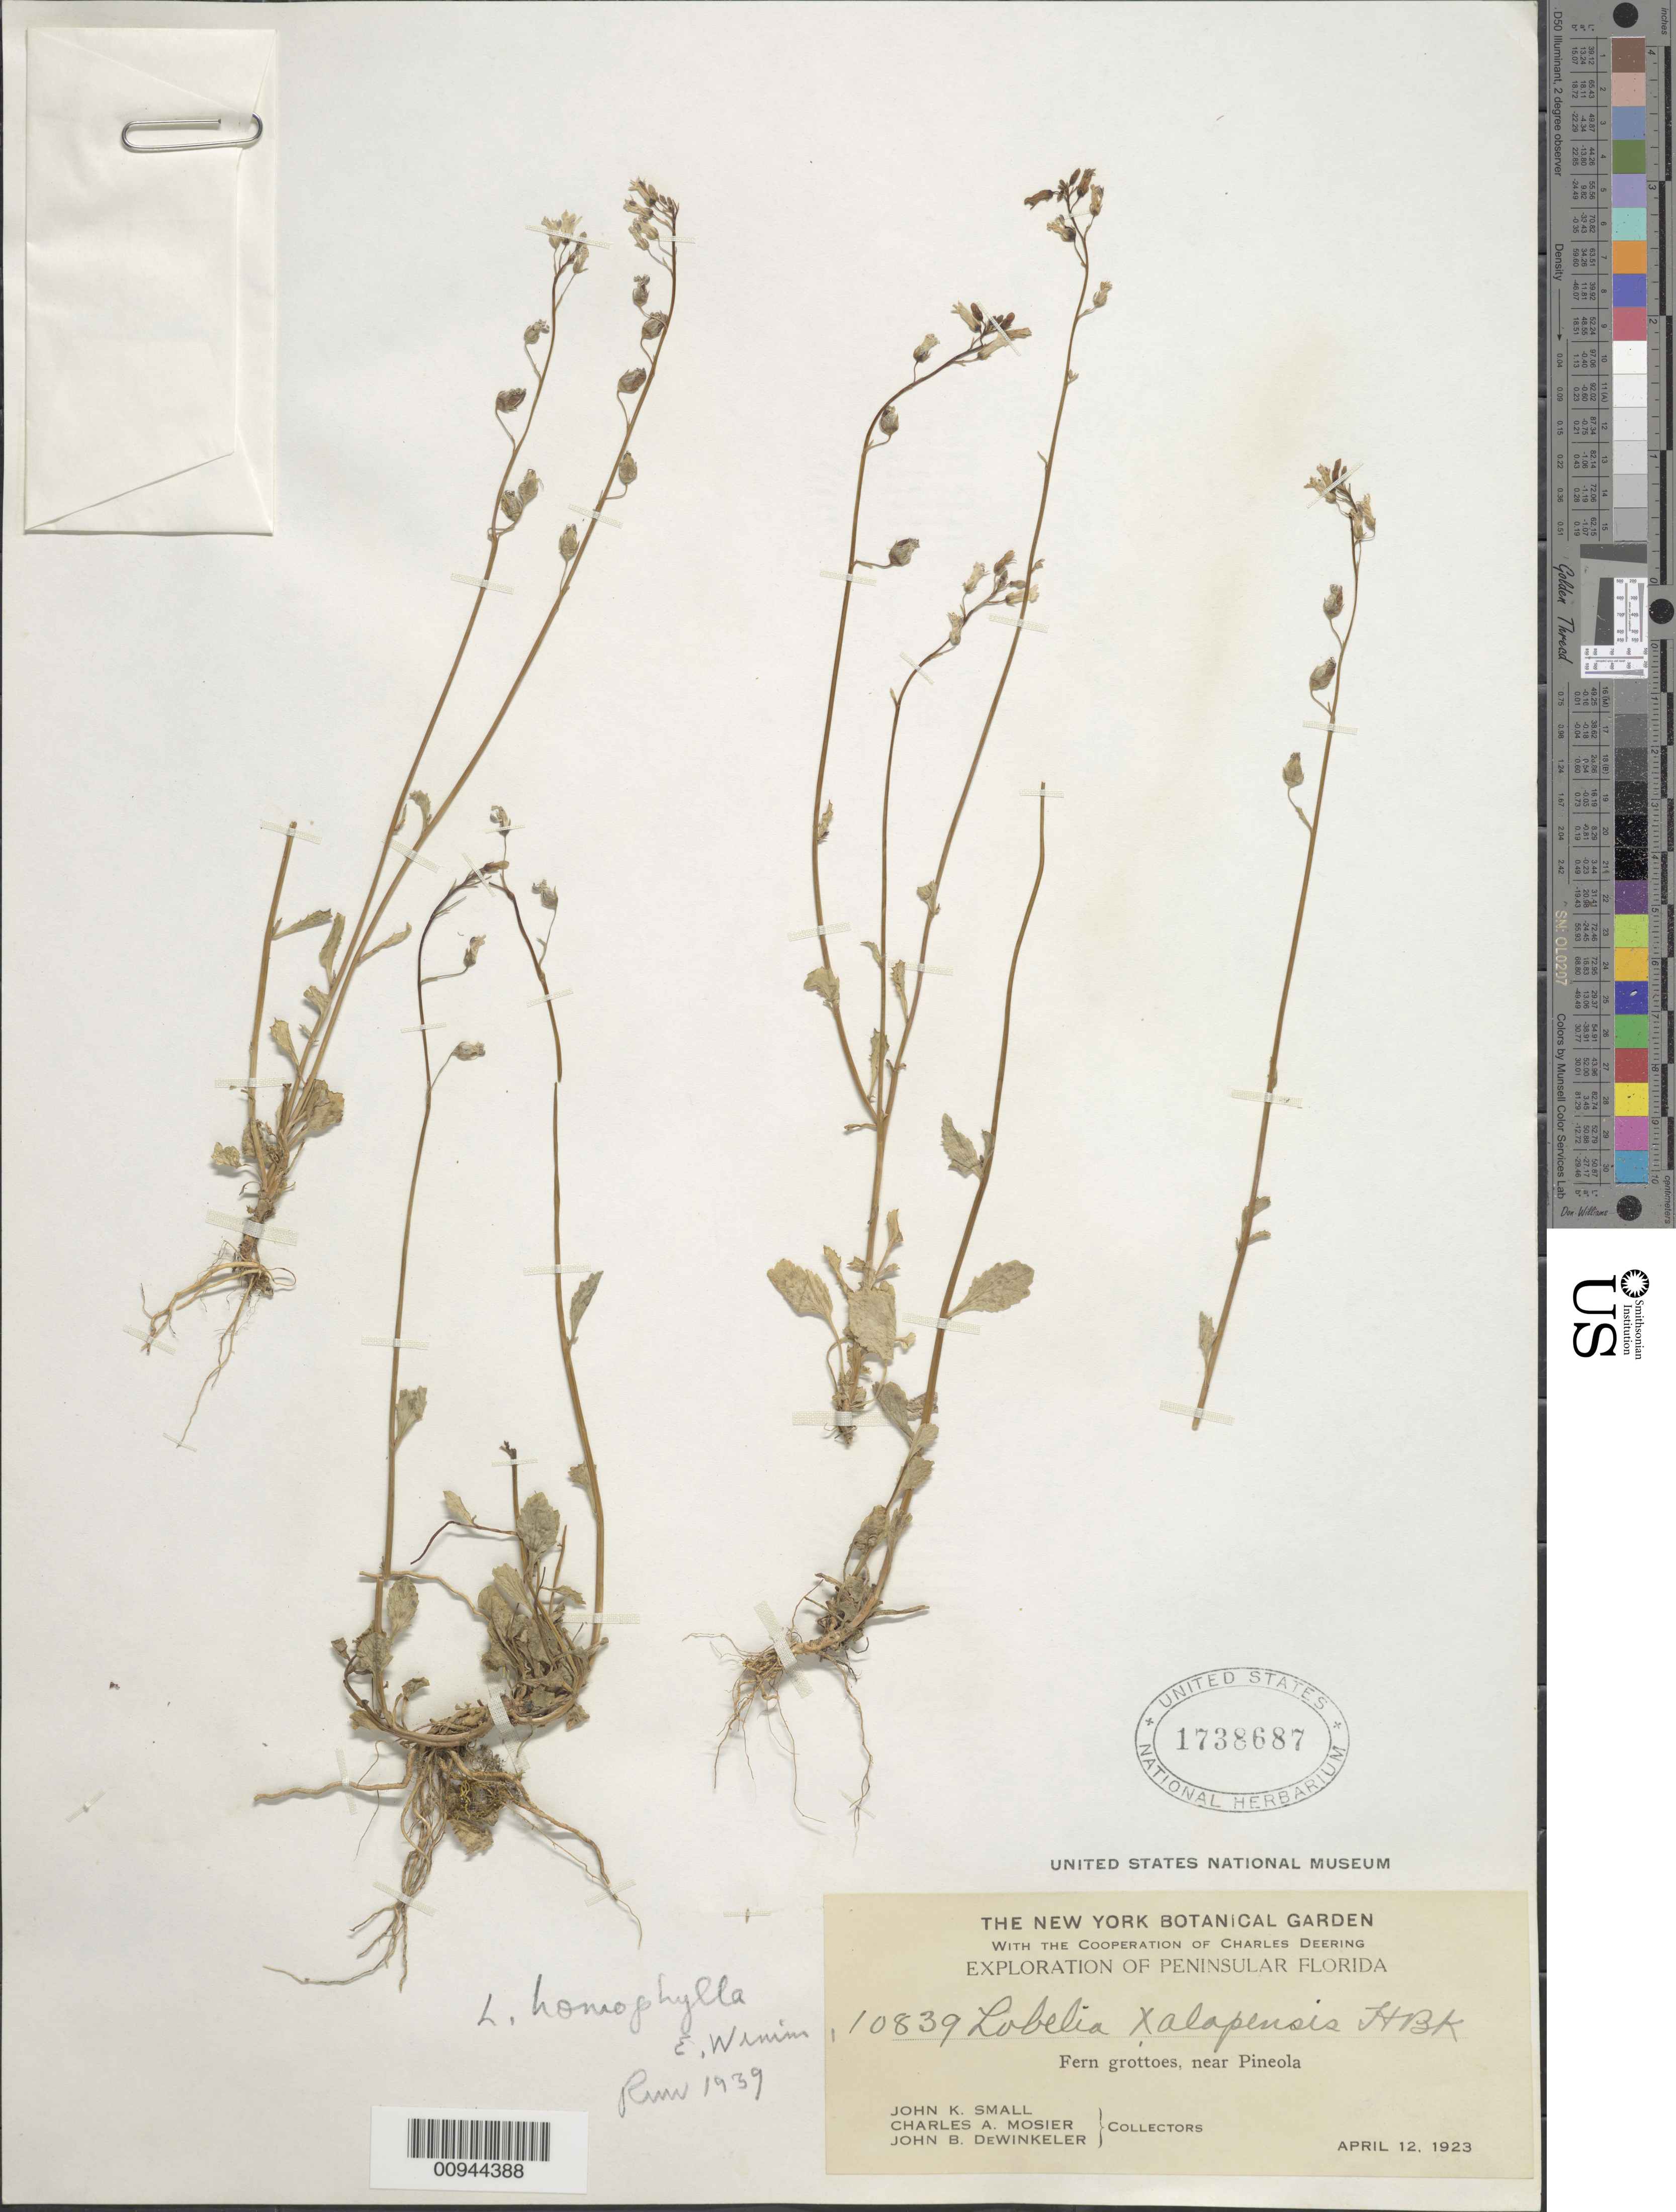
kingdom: Plantae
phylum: Tracheophyta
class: Magnoliopsida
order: Asterales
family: Campanulaceae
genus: Lobelia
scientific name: Lobelia homophylla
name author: E. Wimm.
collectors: J. K. Small, C. A. Mosier & J. DeWinkeler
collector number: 10839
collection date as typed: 12 Apr 1923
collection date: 1923-04-12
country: United States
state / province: Florida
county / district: Citrus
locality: Near Pineola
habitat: fern grottoes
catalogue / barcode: US 1738687